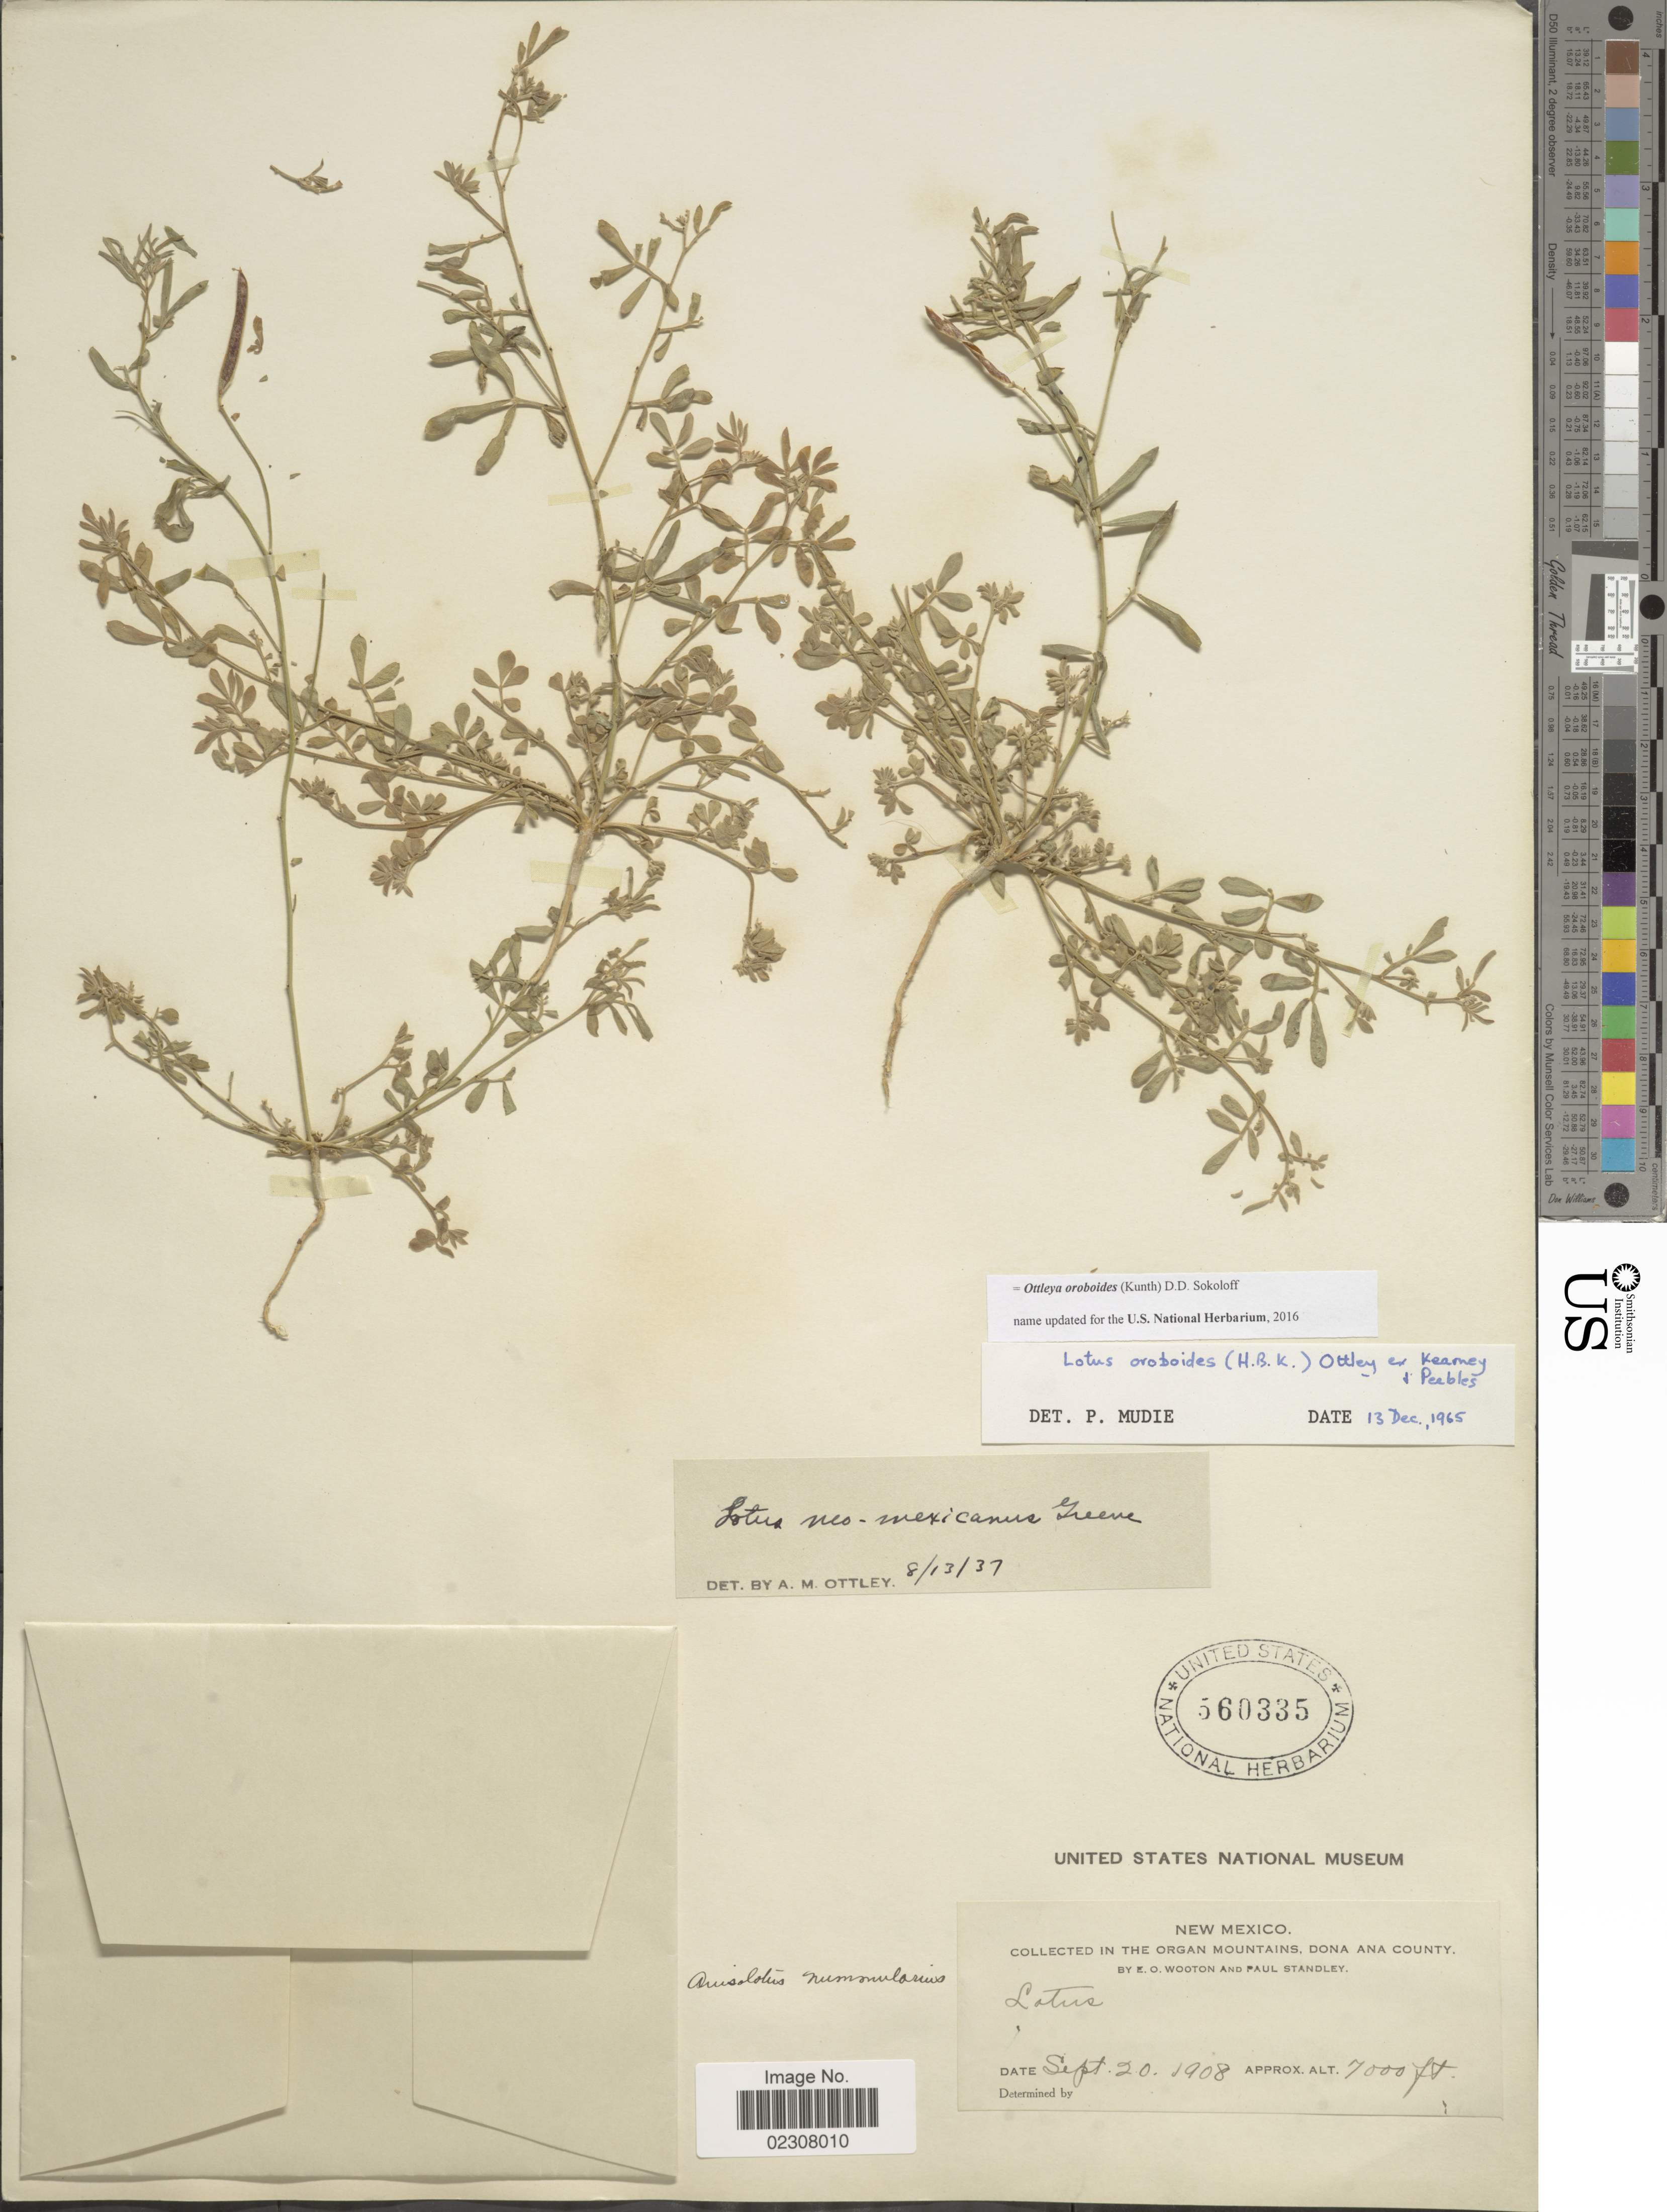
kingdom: Plantae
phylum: Tracheophyta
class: Magnoliopsida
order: Fabales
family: Fabaceae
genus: Ottleya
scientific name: Ottleya oroboides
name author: (Kunth) D.D. Sokoloff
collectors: E. O. Wooton & P. C. Standley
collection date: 1908-09-20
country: United States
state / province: New Mexico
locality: In the Organ Mountains, Dona Ana County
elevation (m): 2134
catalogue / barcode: US 560335